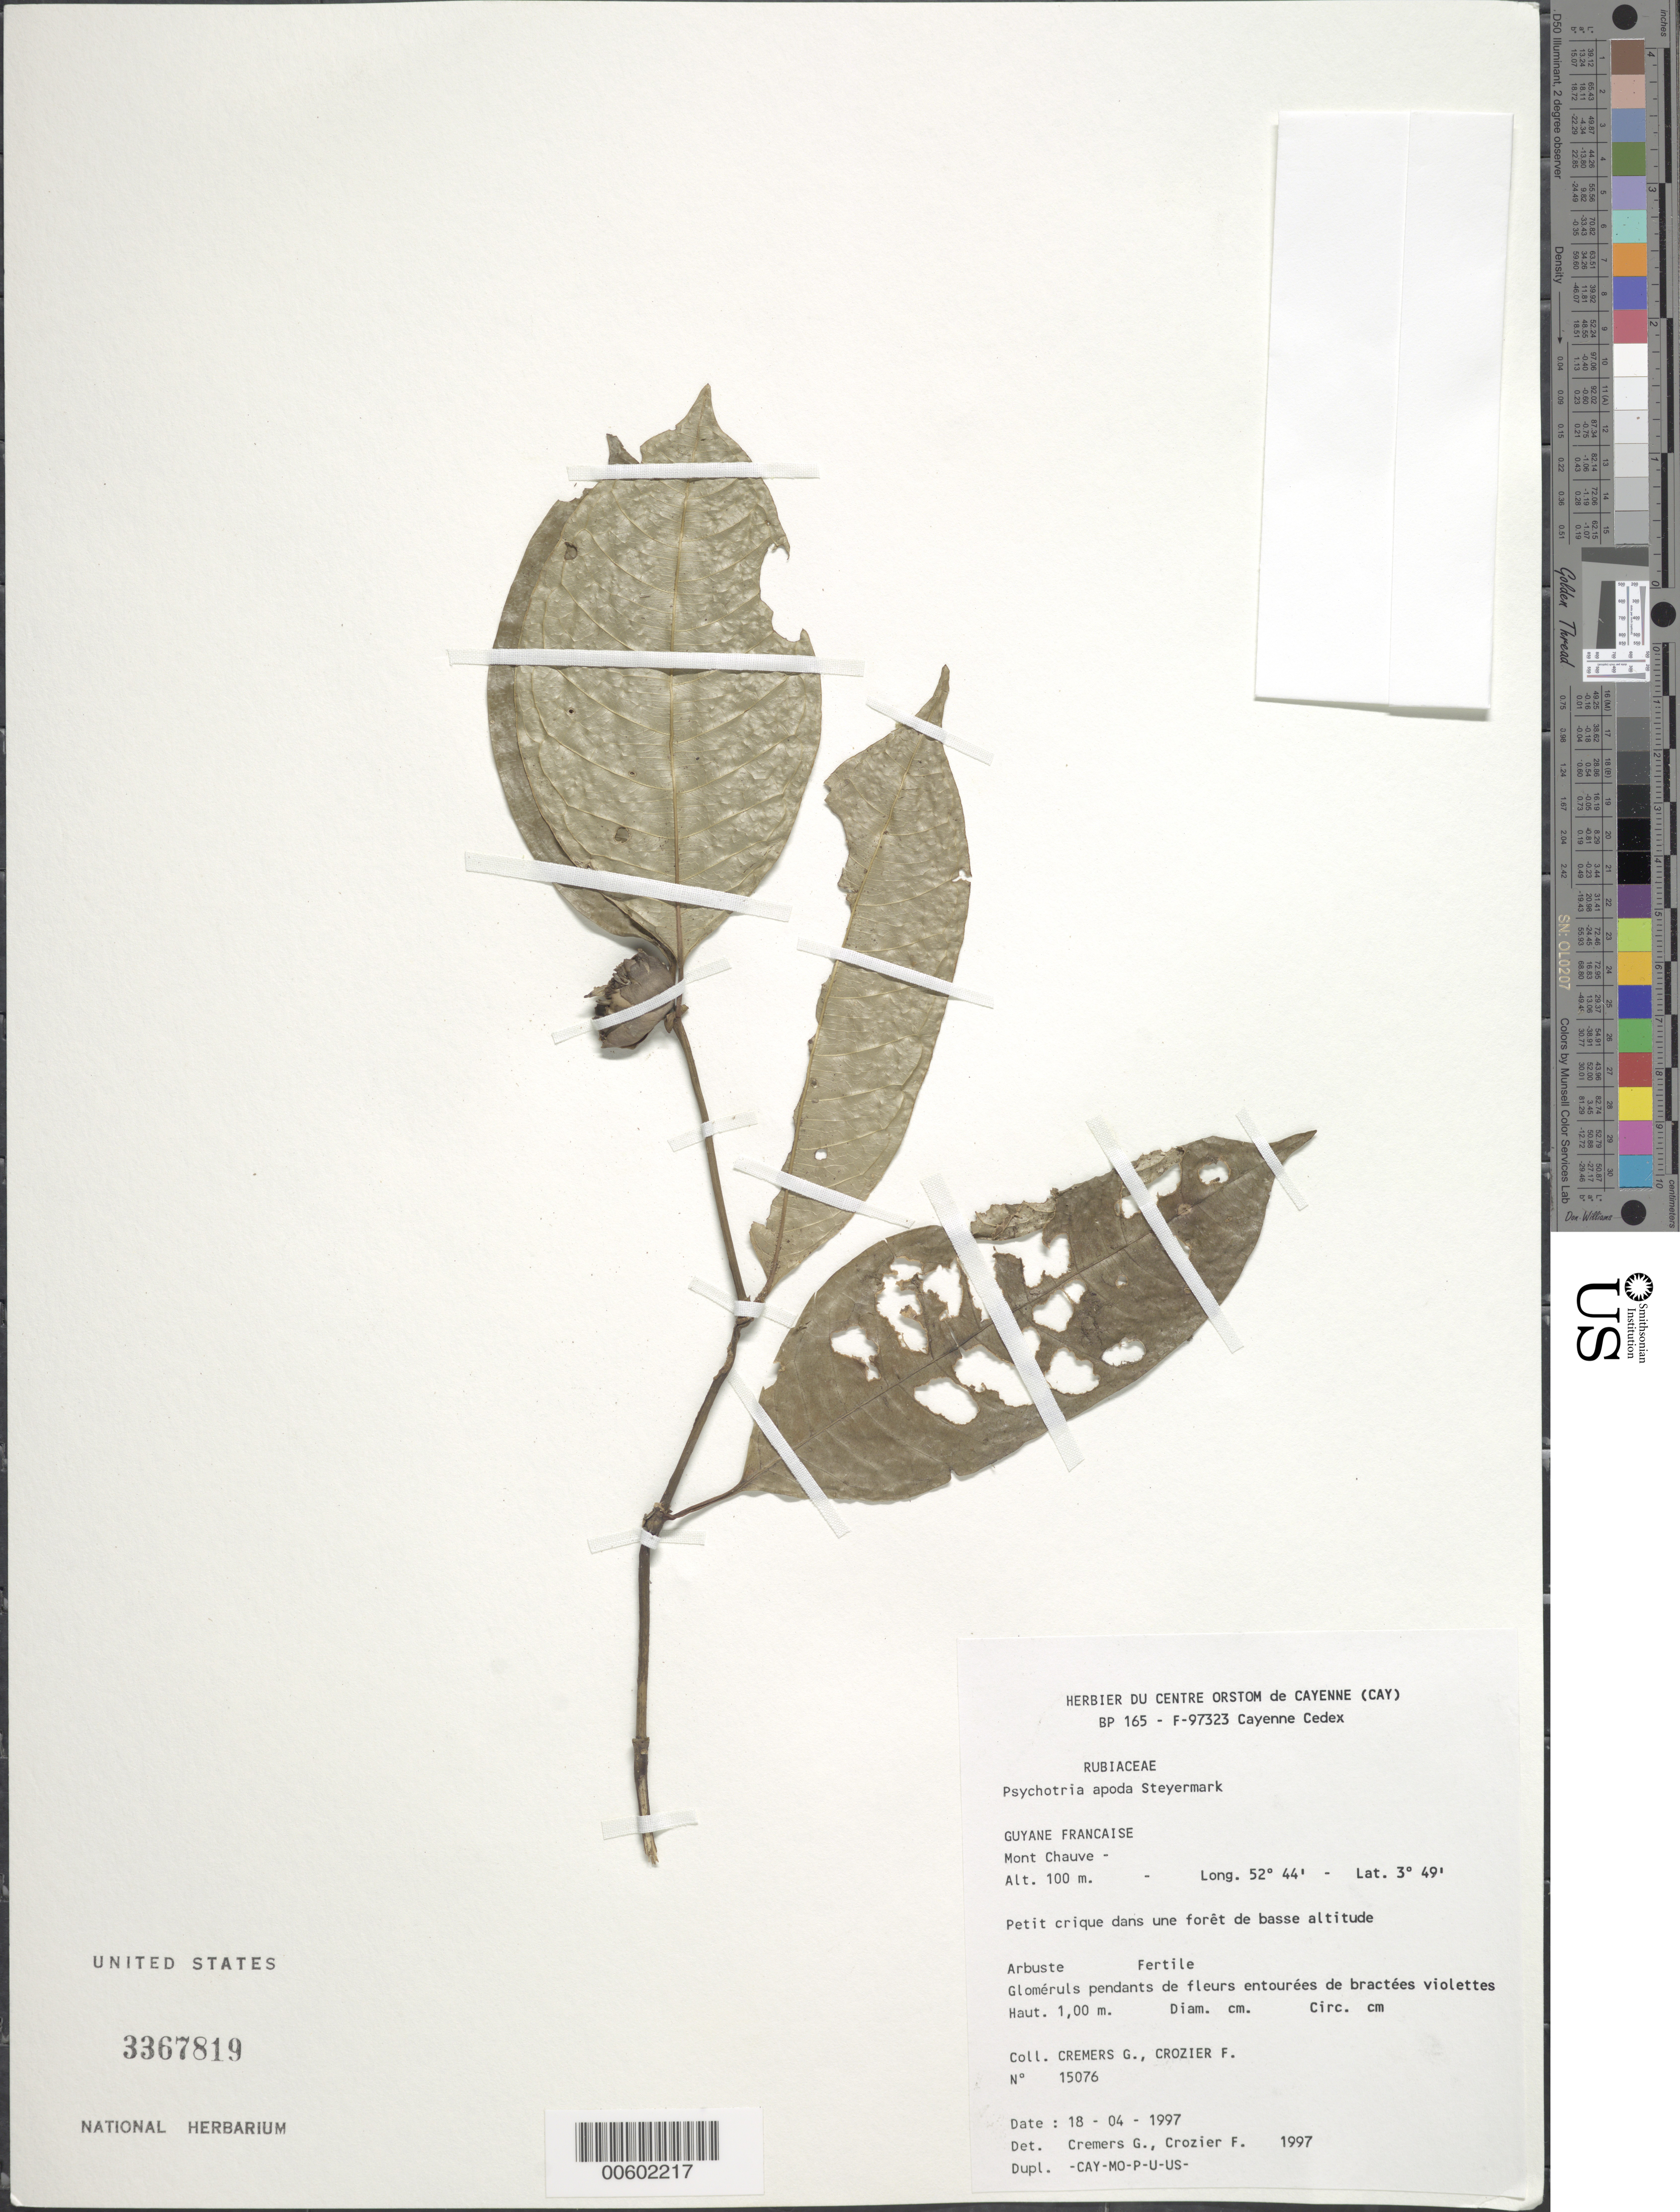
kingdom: Plantae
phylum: Tracheophyta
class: Magnoliopsida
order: Gentianales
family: Rubiaceae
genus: Palicourea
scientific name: Palicourea apoda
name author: (Steyerm.) Delprete & J.H. Kirkbr.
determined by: Kirkbride, J. H., Jr.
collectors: G. Cremers & F. Crozier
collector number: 15076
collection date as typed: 18-Apr-97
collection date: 1997-04-18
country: French Guiana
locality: Mont Chauve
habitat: Petit crique dans une foret de basse altitude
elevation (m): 100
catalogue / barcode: US 3367819